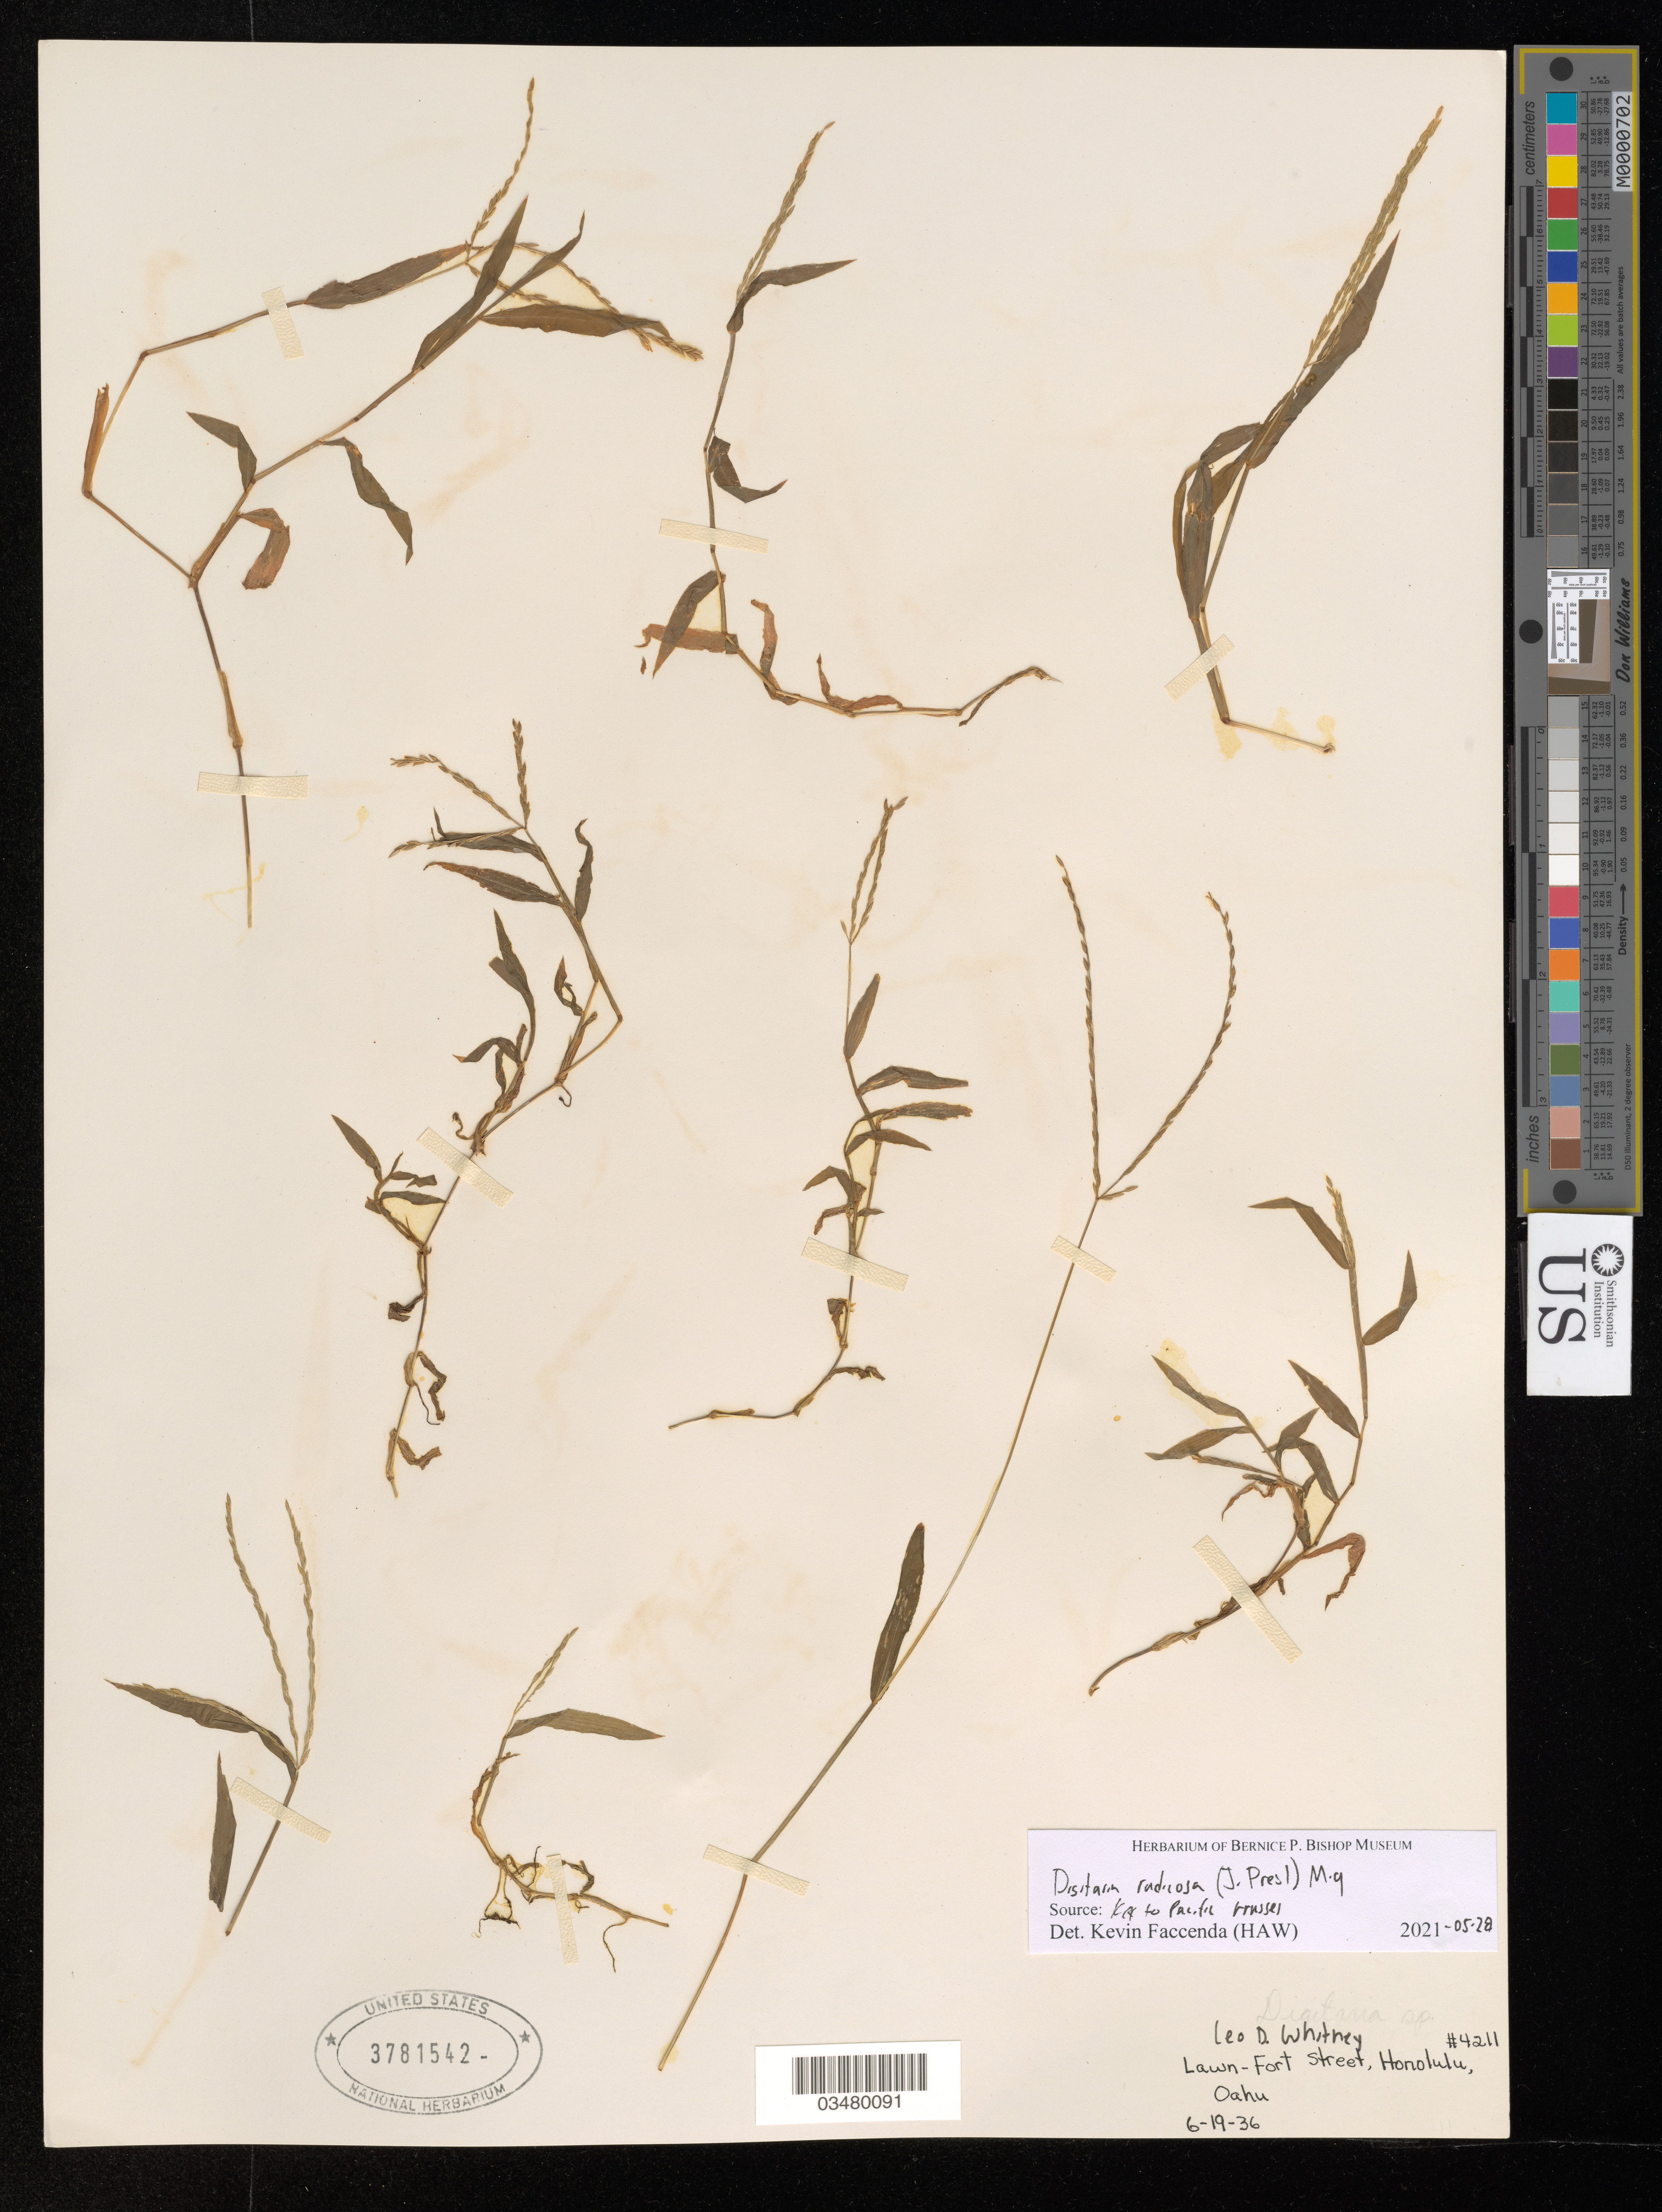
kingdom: Plantae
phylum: Tracheophyta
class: Liliopsida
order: Poales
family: Poaceae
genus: Digitaria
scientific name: Digitaria radicosa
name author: (J. Presl) Miq.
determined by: Faccenda, K.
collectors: L. Whitney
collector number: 4211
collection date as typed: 6-19-36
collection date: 1936-06-19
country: United States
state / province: Hawaii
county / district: Honolulu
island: Oahu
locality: Fort Street, lawn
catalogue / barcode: US 3781542